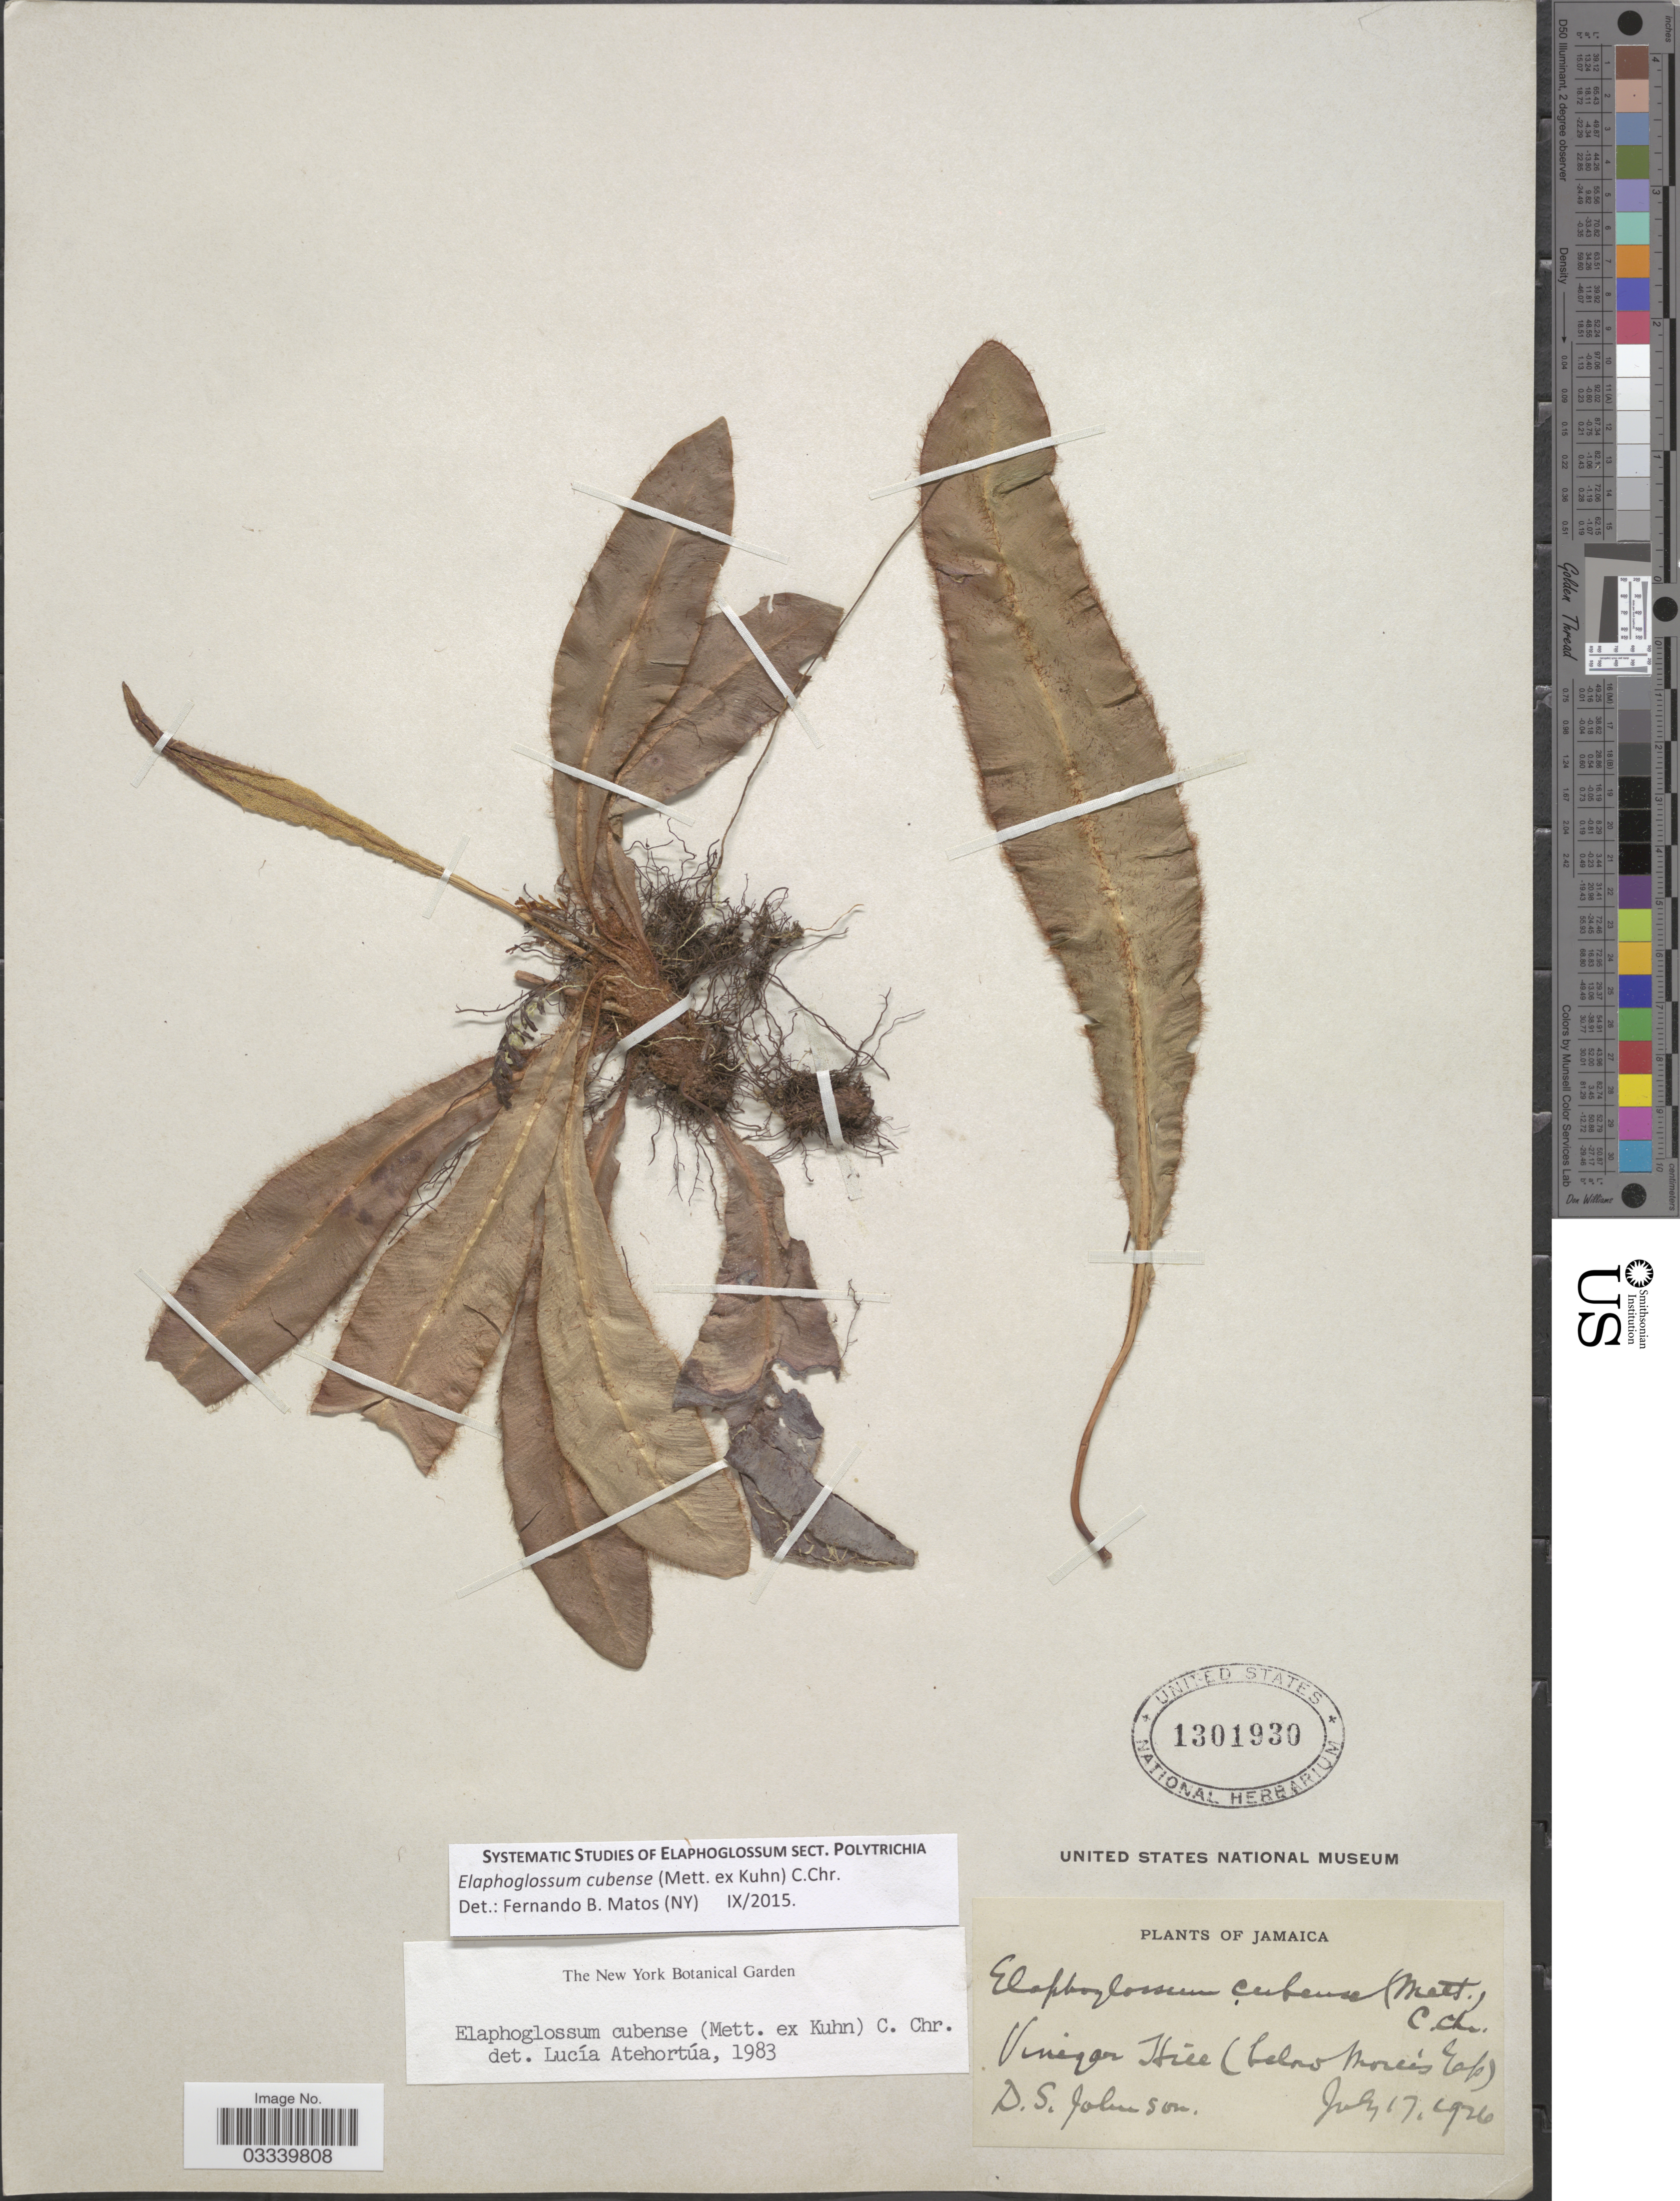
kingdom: Plantae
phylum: Tracheophyta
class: Polypodiopsida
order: Polypodiales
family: Dryopteridaceae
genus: Elaphoglossum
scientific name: Elaphoglossum cubense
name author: (Mett. ex Kuhn) C. Chr.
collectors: D. S. Johnson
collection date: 1926-07-17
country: Jamaica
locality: Vinegar Hill (below Morces Gap).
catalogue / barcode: US 1301930